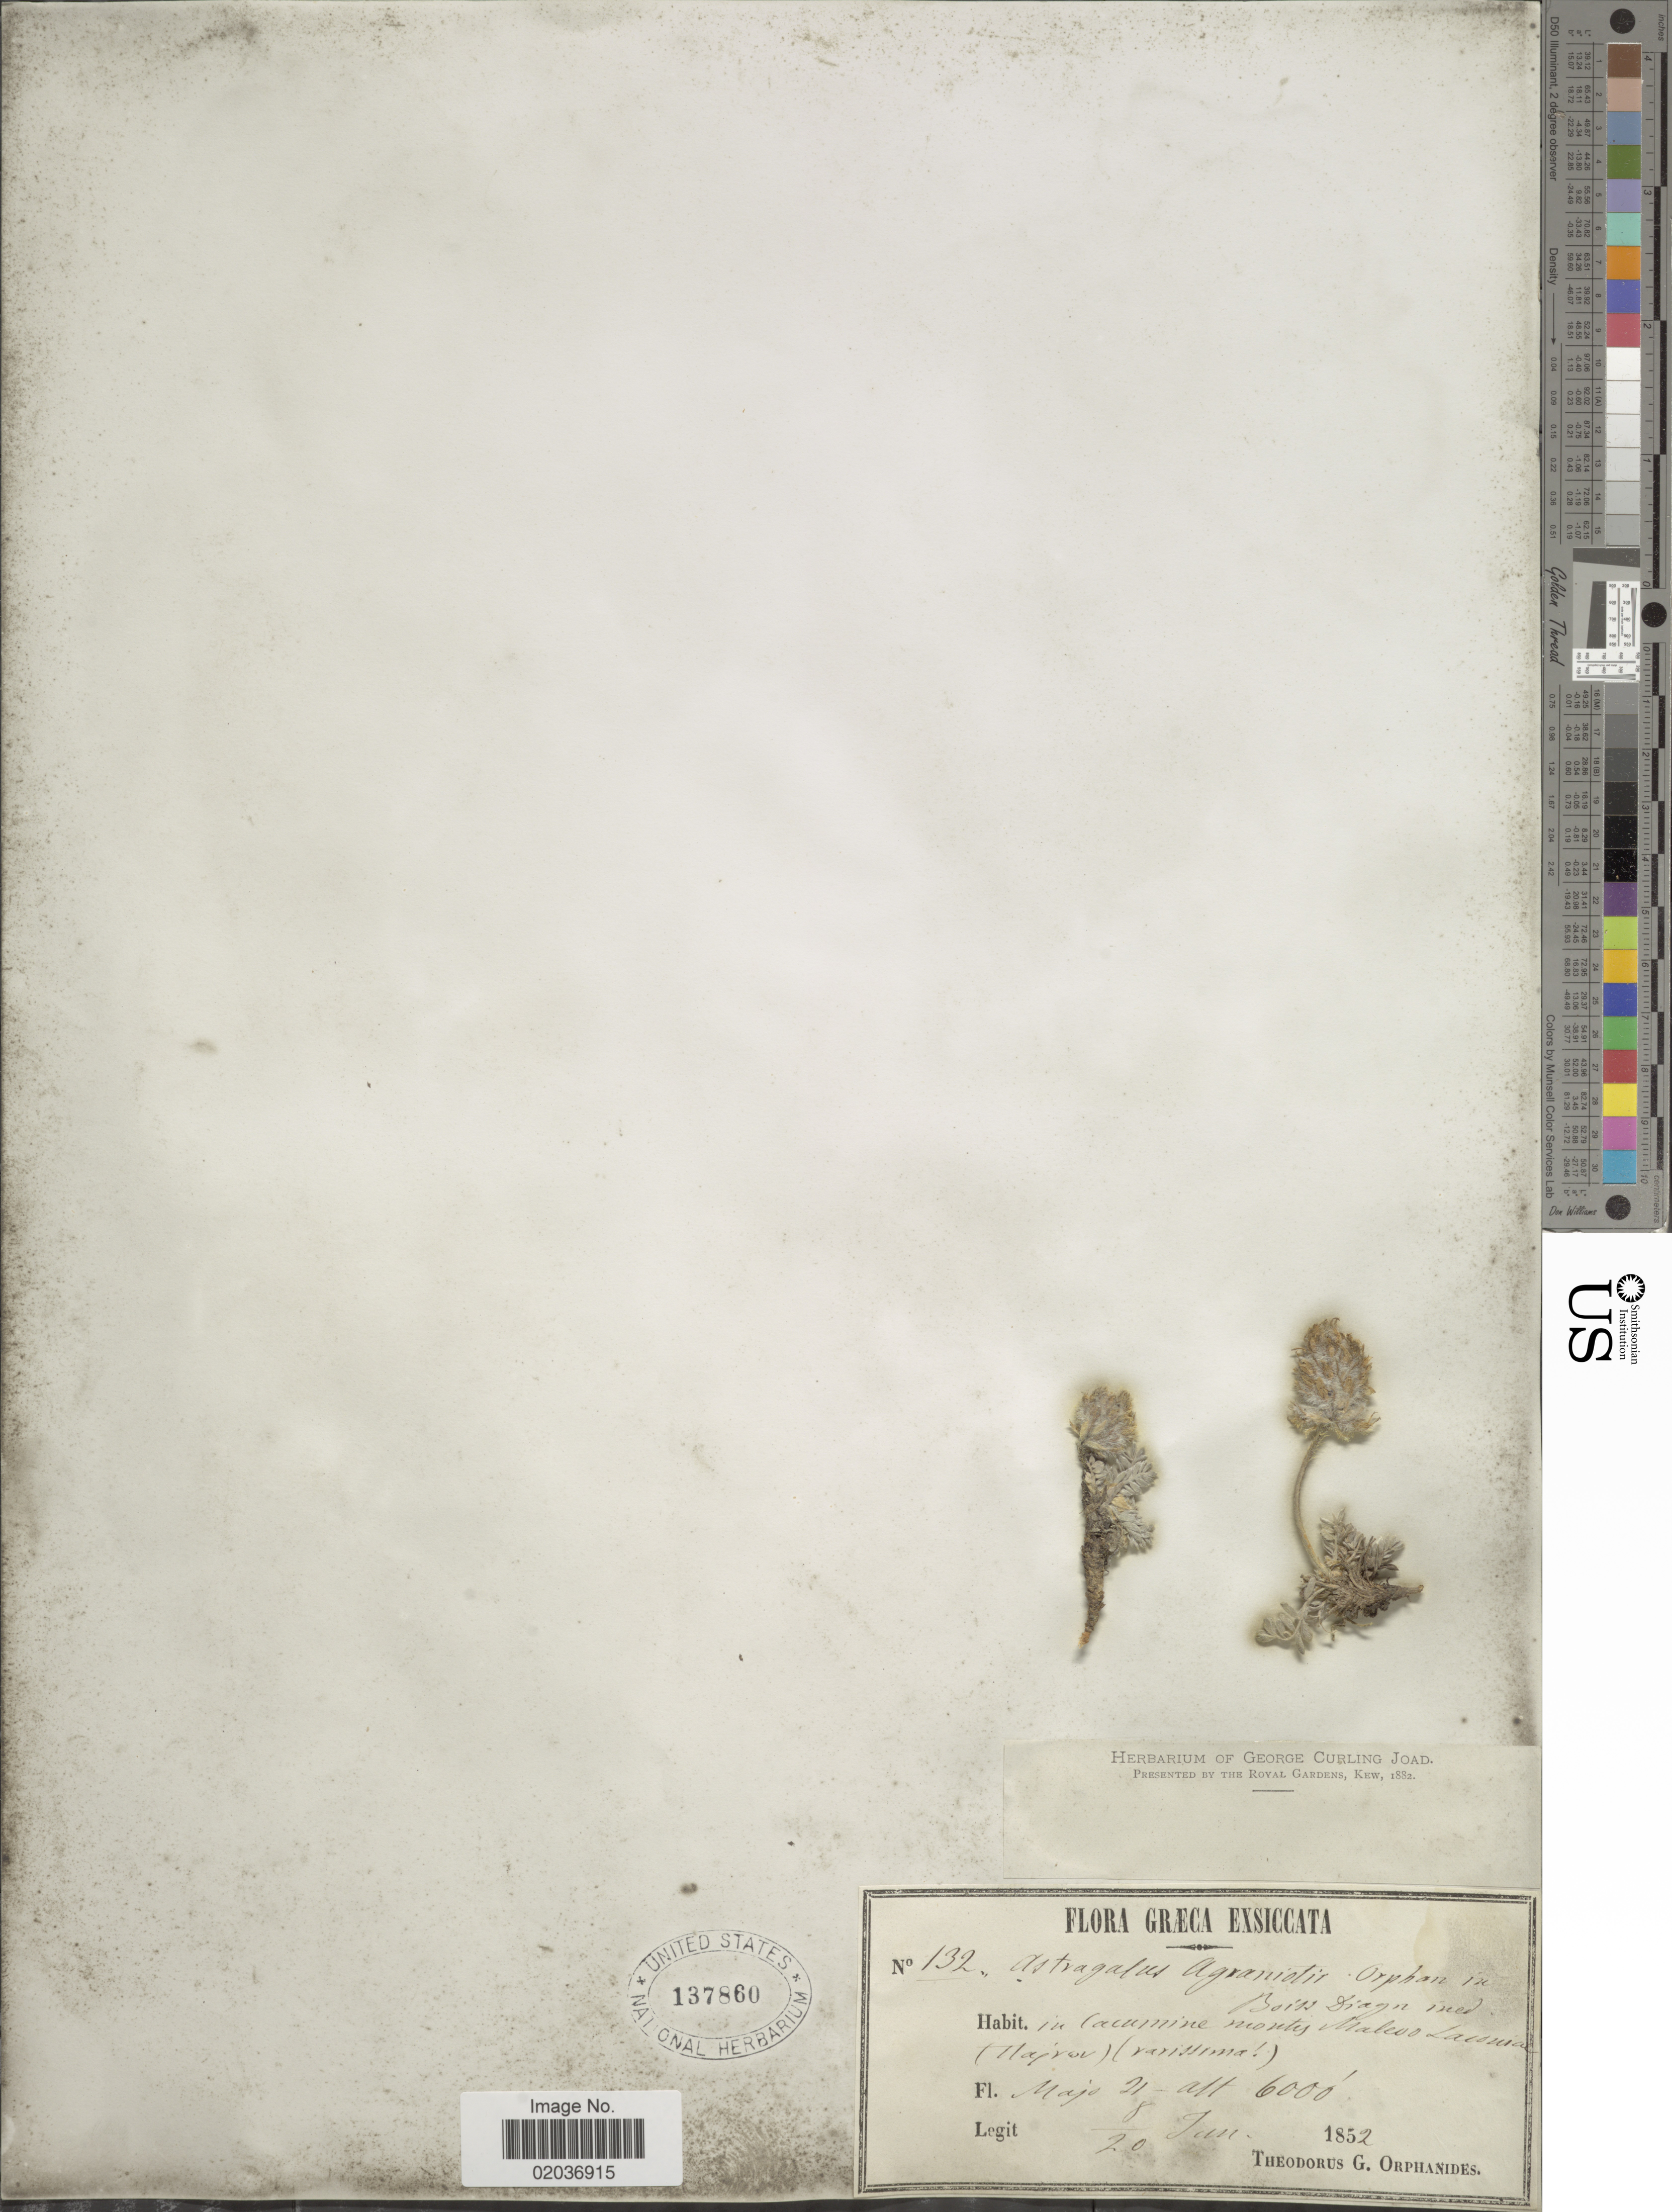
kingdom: Plantae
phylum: Tracheophyta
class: Magnoliopsida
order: Fabales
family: Fabaceae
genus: Astragalus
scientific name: Astragalus agraniotis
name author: Orphan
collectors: T. G. Orphanides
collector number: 132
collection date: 1852-06-20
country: Greece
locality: Montes Malevo Laconiae (Πάρνων)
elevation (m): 1829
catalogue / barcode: US 137860